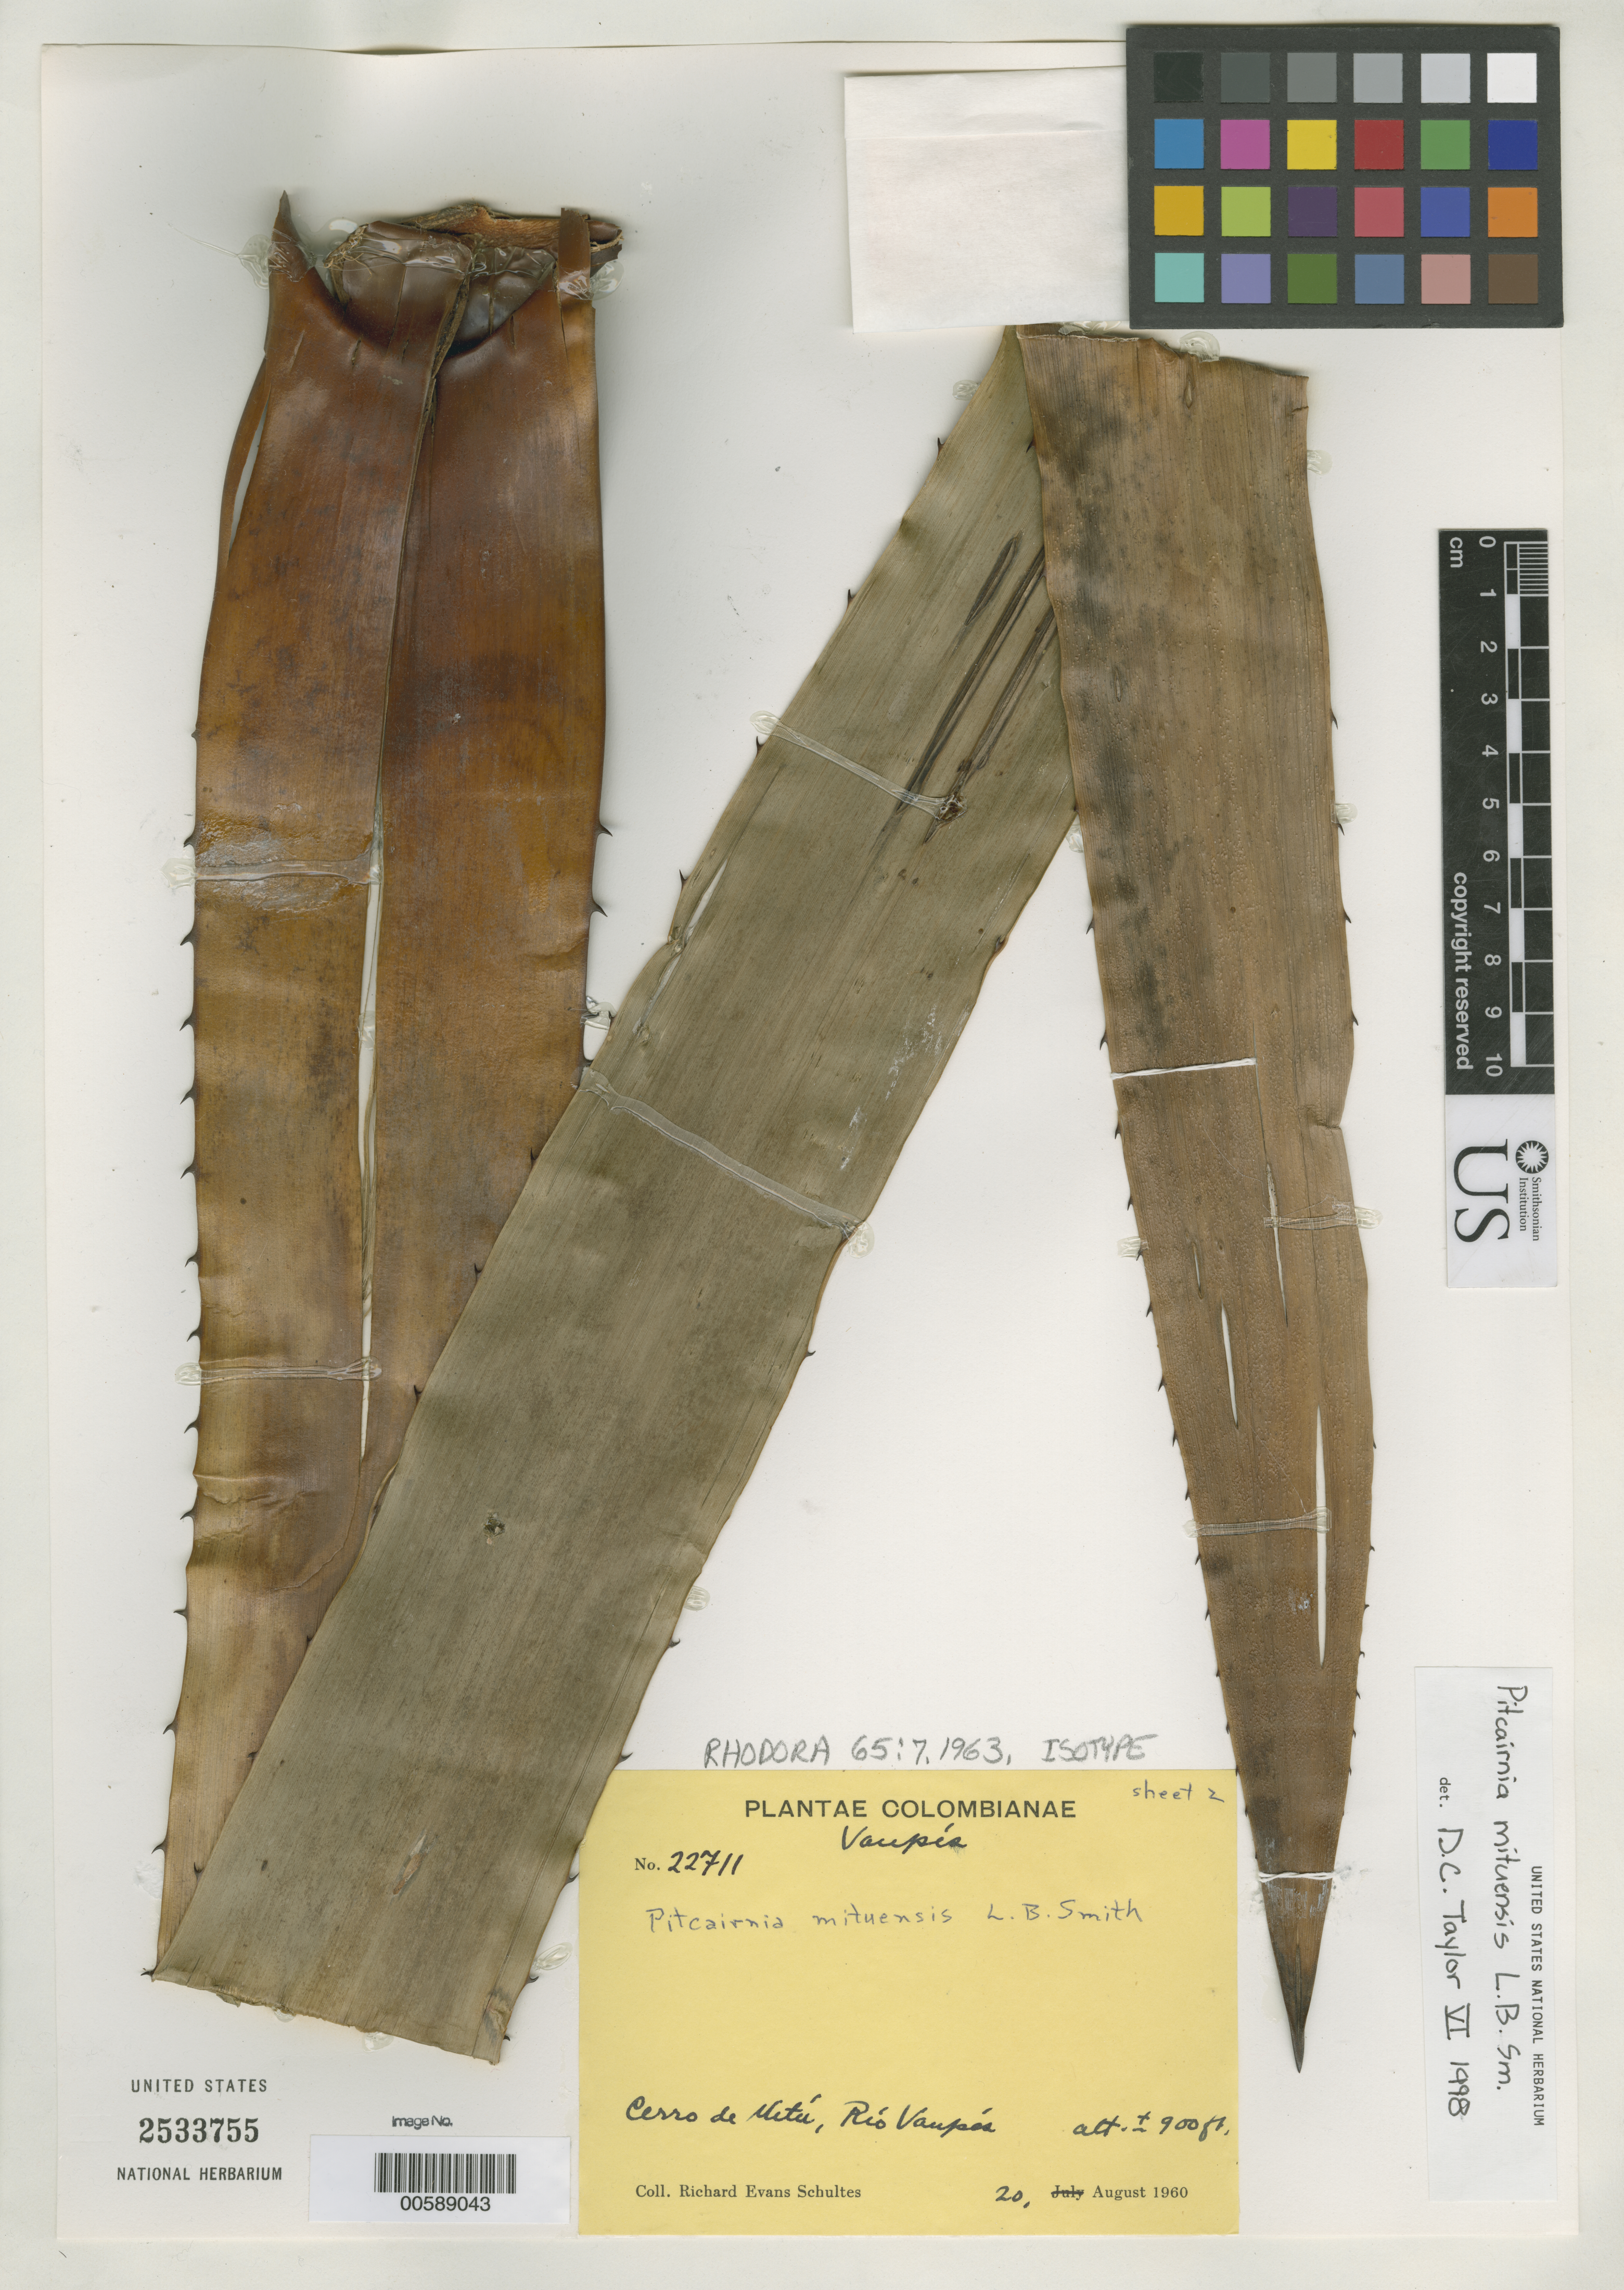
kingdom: Plantae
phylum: Tracheophyta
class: Liliopsida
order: Poales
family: Bromeliaceae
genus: Pitcairnia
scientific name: Pitcairnia mituensis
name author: L.B. Sm.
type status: Isotype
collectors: R. E. Schultes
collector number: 22711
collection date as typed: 20 Aug 1960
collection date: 1960-08-20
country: Colombia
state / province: Vaupés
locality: Cerro de Mitu, Rio Vaupes.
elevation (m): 274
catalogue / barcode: US 2533755